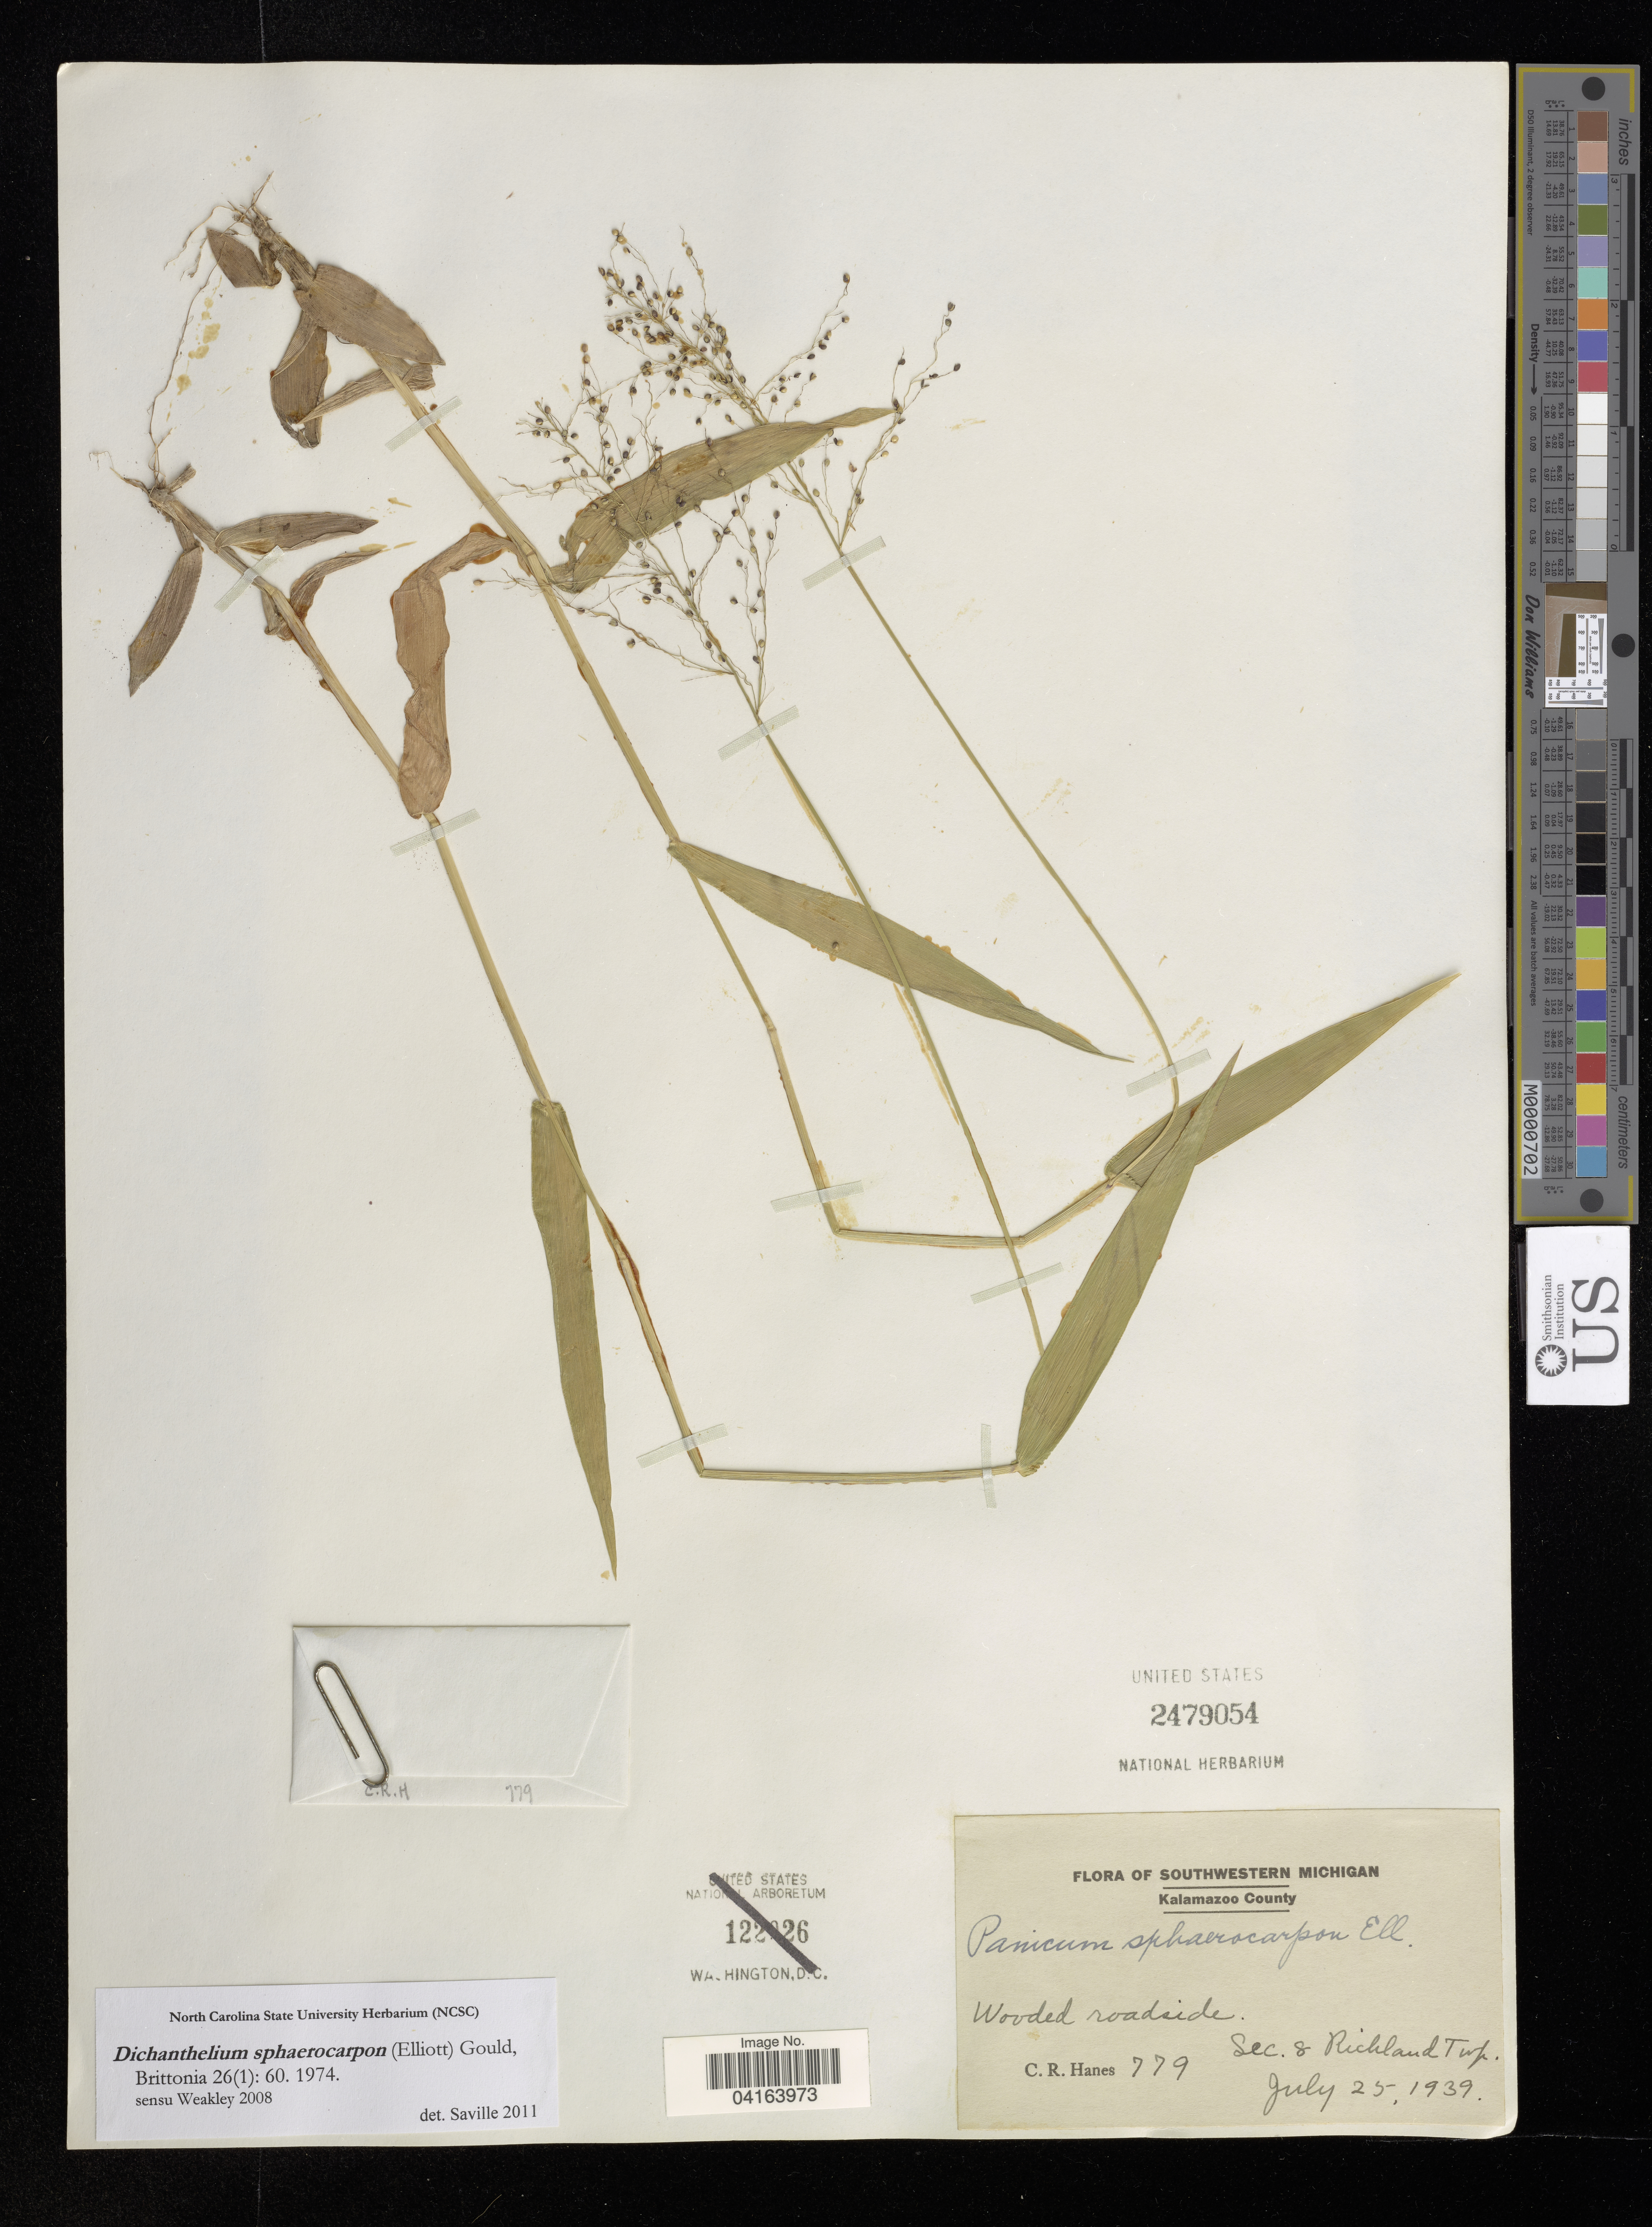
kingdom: Plantae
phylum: Tracheophyta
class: Liliopsida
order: Poales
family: Poaceae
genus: Dichanthelium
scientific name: Dichanthelium sphaerocarpon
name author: (Elliott) Gould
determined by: Saville, A. C., (NCSC), North Carolina State University (UNITED STATES)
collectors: C. Hanes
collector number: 779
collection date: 1939-07-25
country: United States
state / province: Michigan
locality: Southwestern Michigan. Kalamazoo County. Sec. 8 Richland Turp.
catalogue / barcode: US 2479054